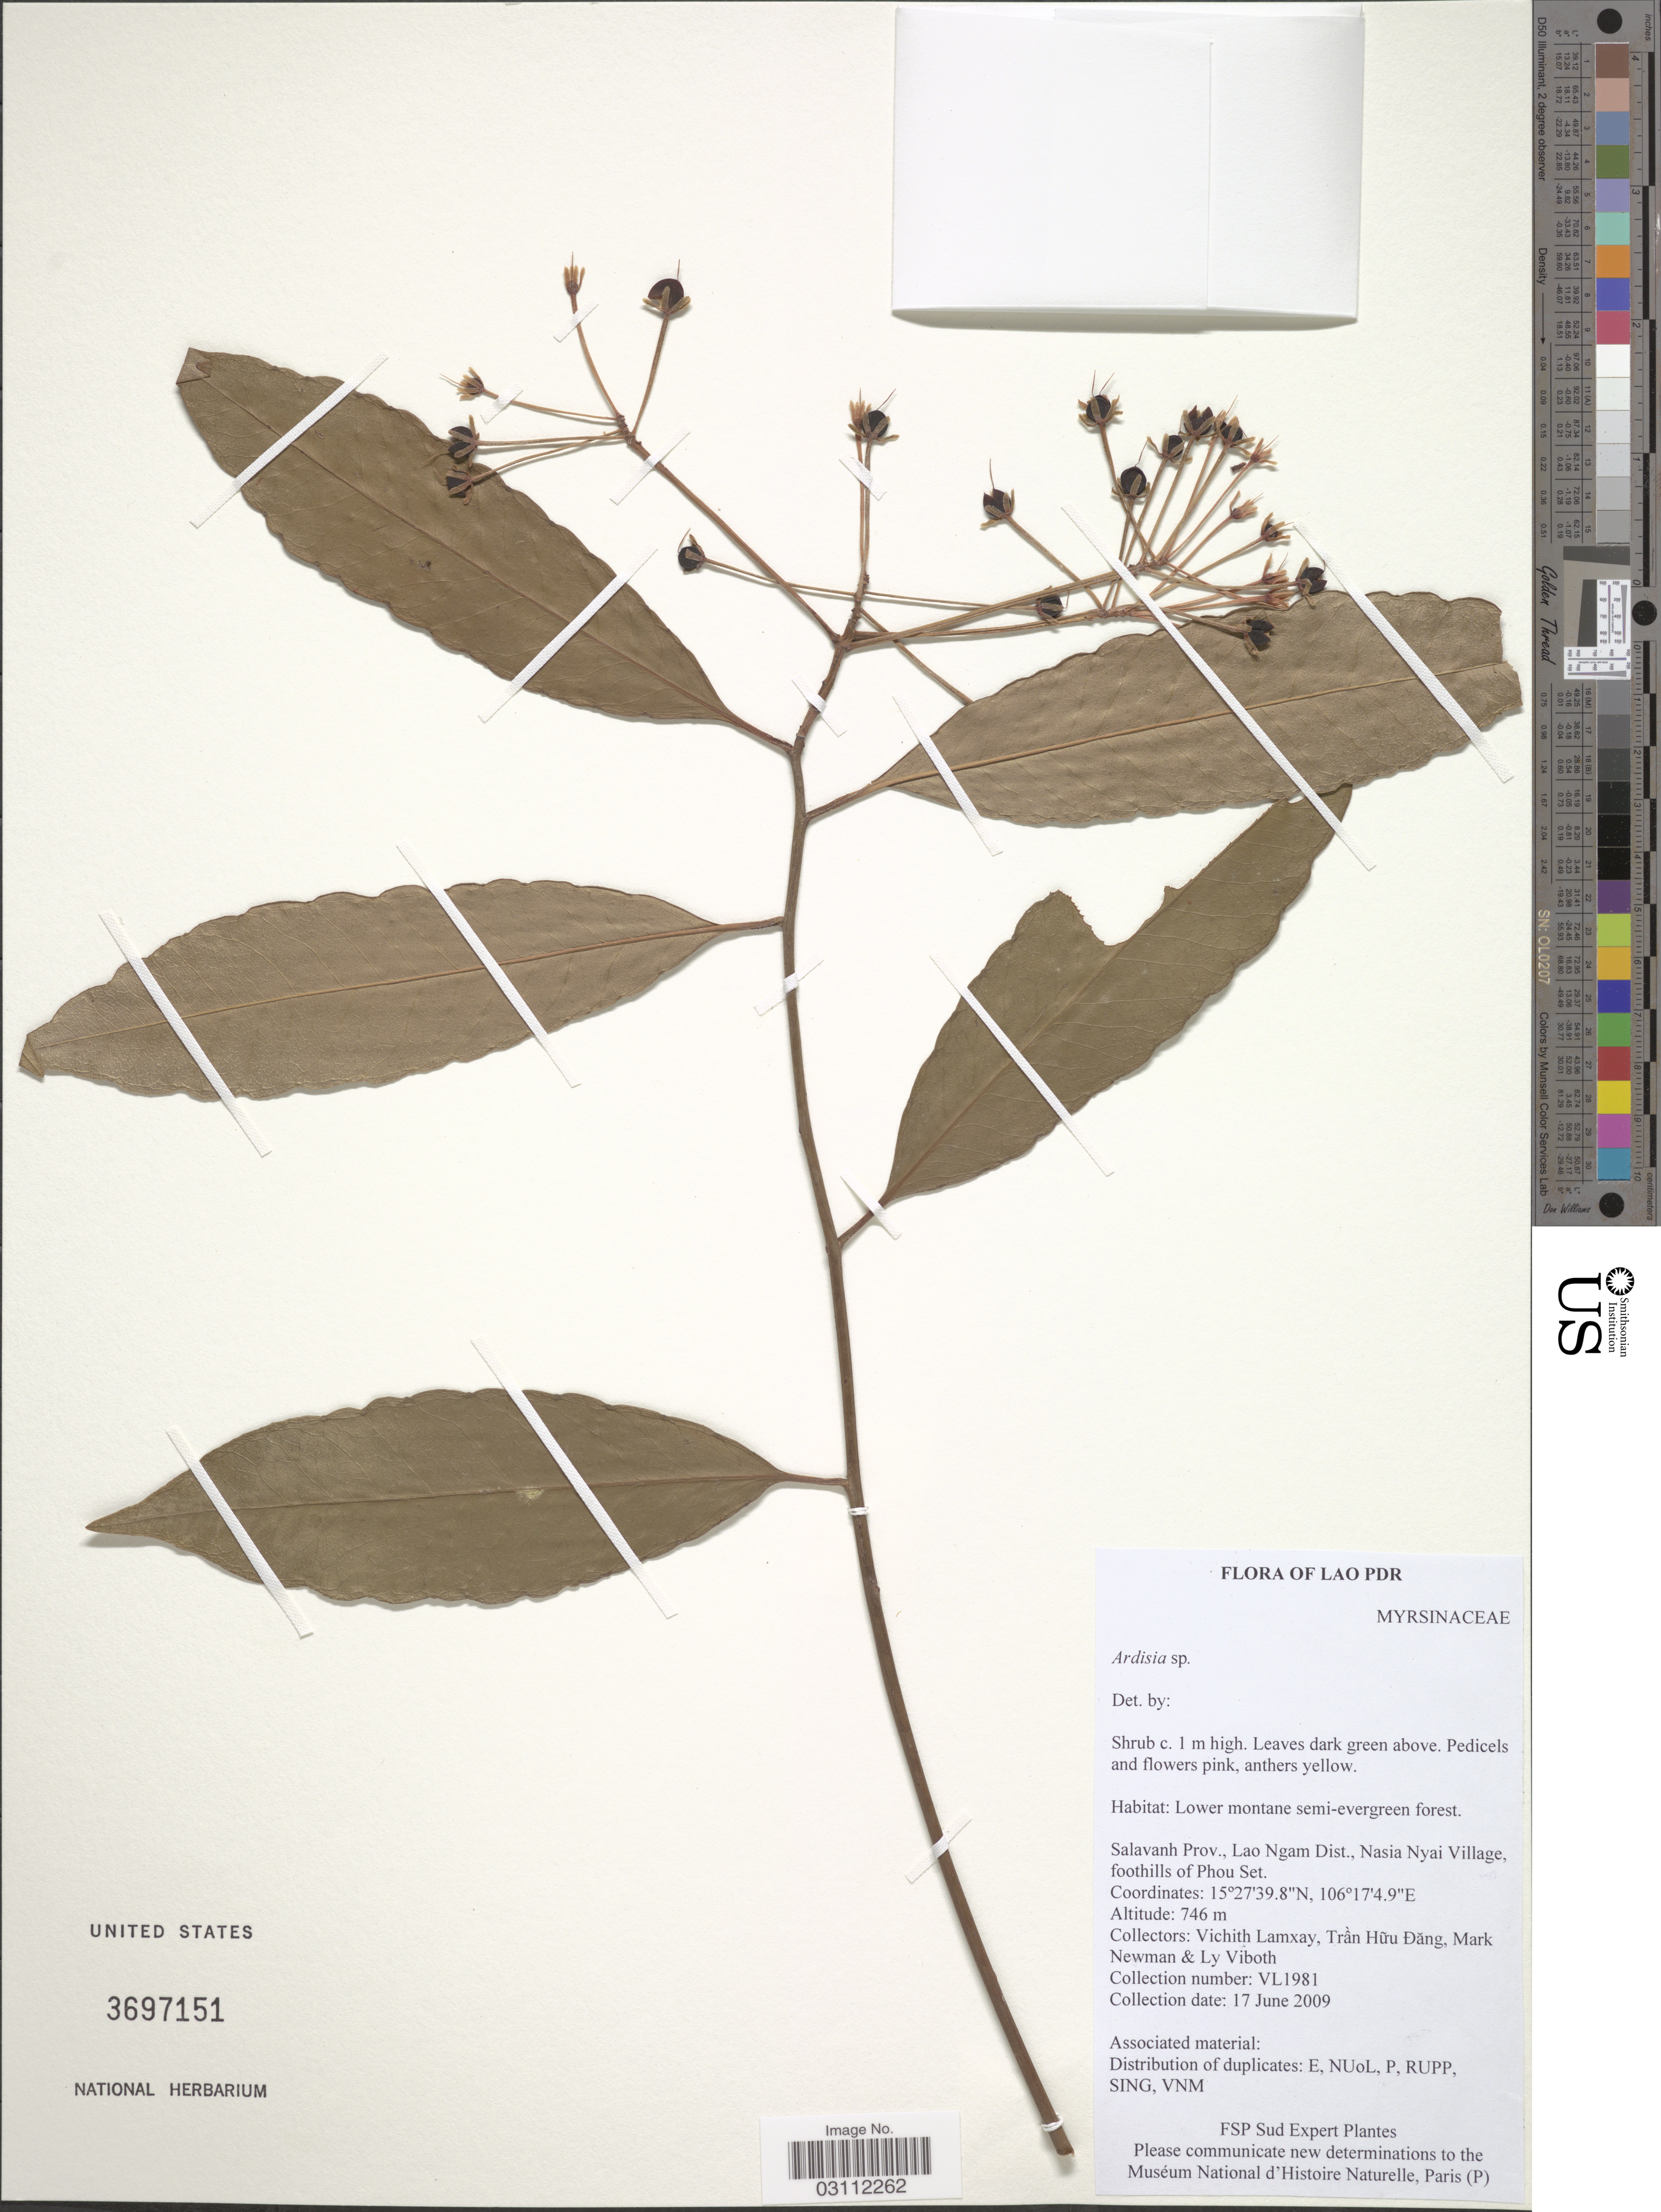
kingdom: Plantae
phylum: Tracheophyta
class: Magnoliopsida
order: Ericales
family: Primulaceae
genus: Ardisia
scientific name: Ardisia sp.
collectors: V. Lamxay, T. Dang, M. F. Newman & L. Viboth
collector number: VL1981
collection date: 2009-06-17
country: Laos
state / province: Salavan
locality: Lao PDR. Salavanh Prov., Lao Ngam Dist., Nasia Nyai Village, foothills of Phou Set.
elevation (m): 746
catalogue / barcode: US 3697151